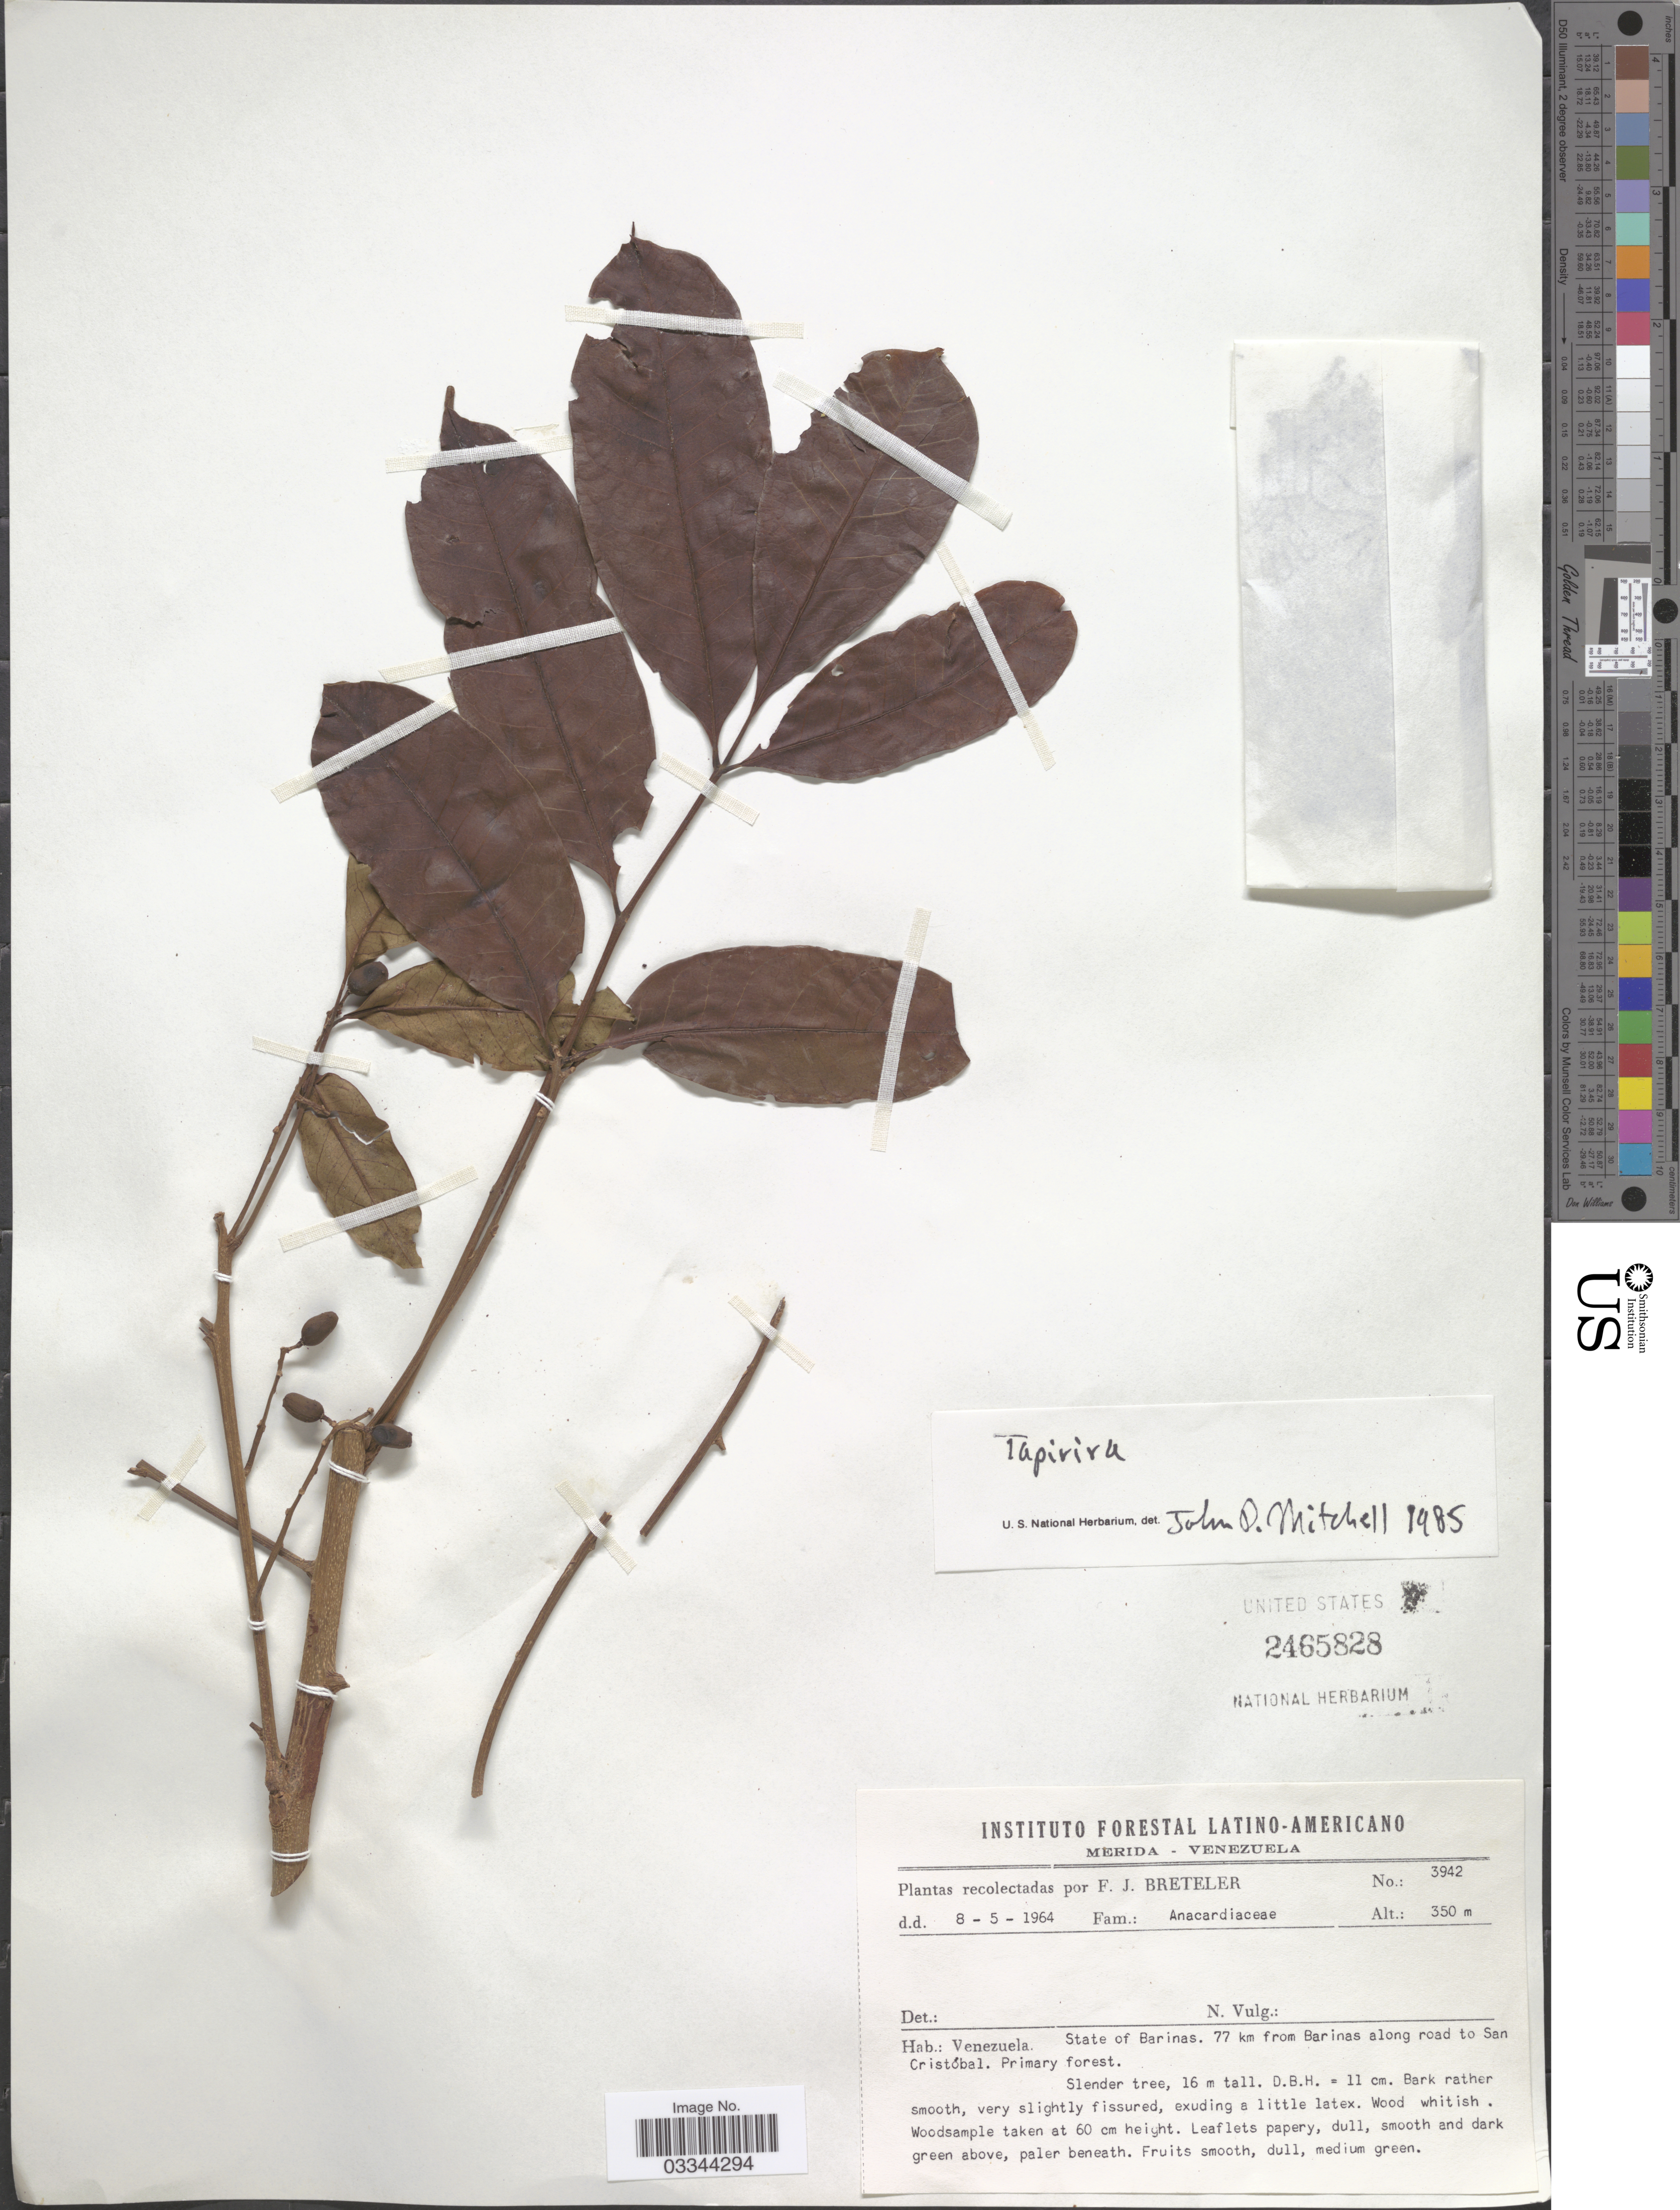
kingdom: Plantae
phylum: Tracheophyta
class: Magnoliopsida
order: Sapindales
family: Anacardiaceae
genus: Tapirira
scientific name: Tapirira sp.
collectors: F. J. Breteler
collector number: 3942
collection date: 1964-05-08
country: Venezuela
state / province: Barinas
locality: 77 km from Barinas along road to San Cristóbal.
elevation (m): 350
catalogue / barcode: US 2465828